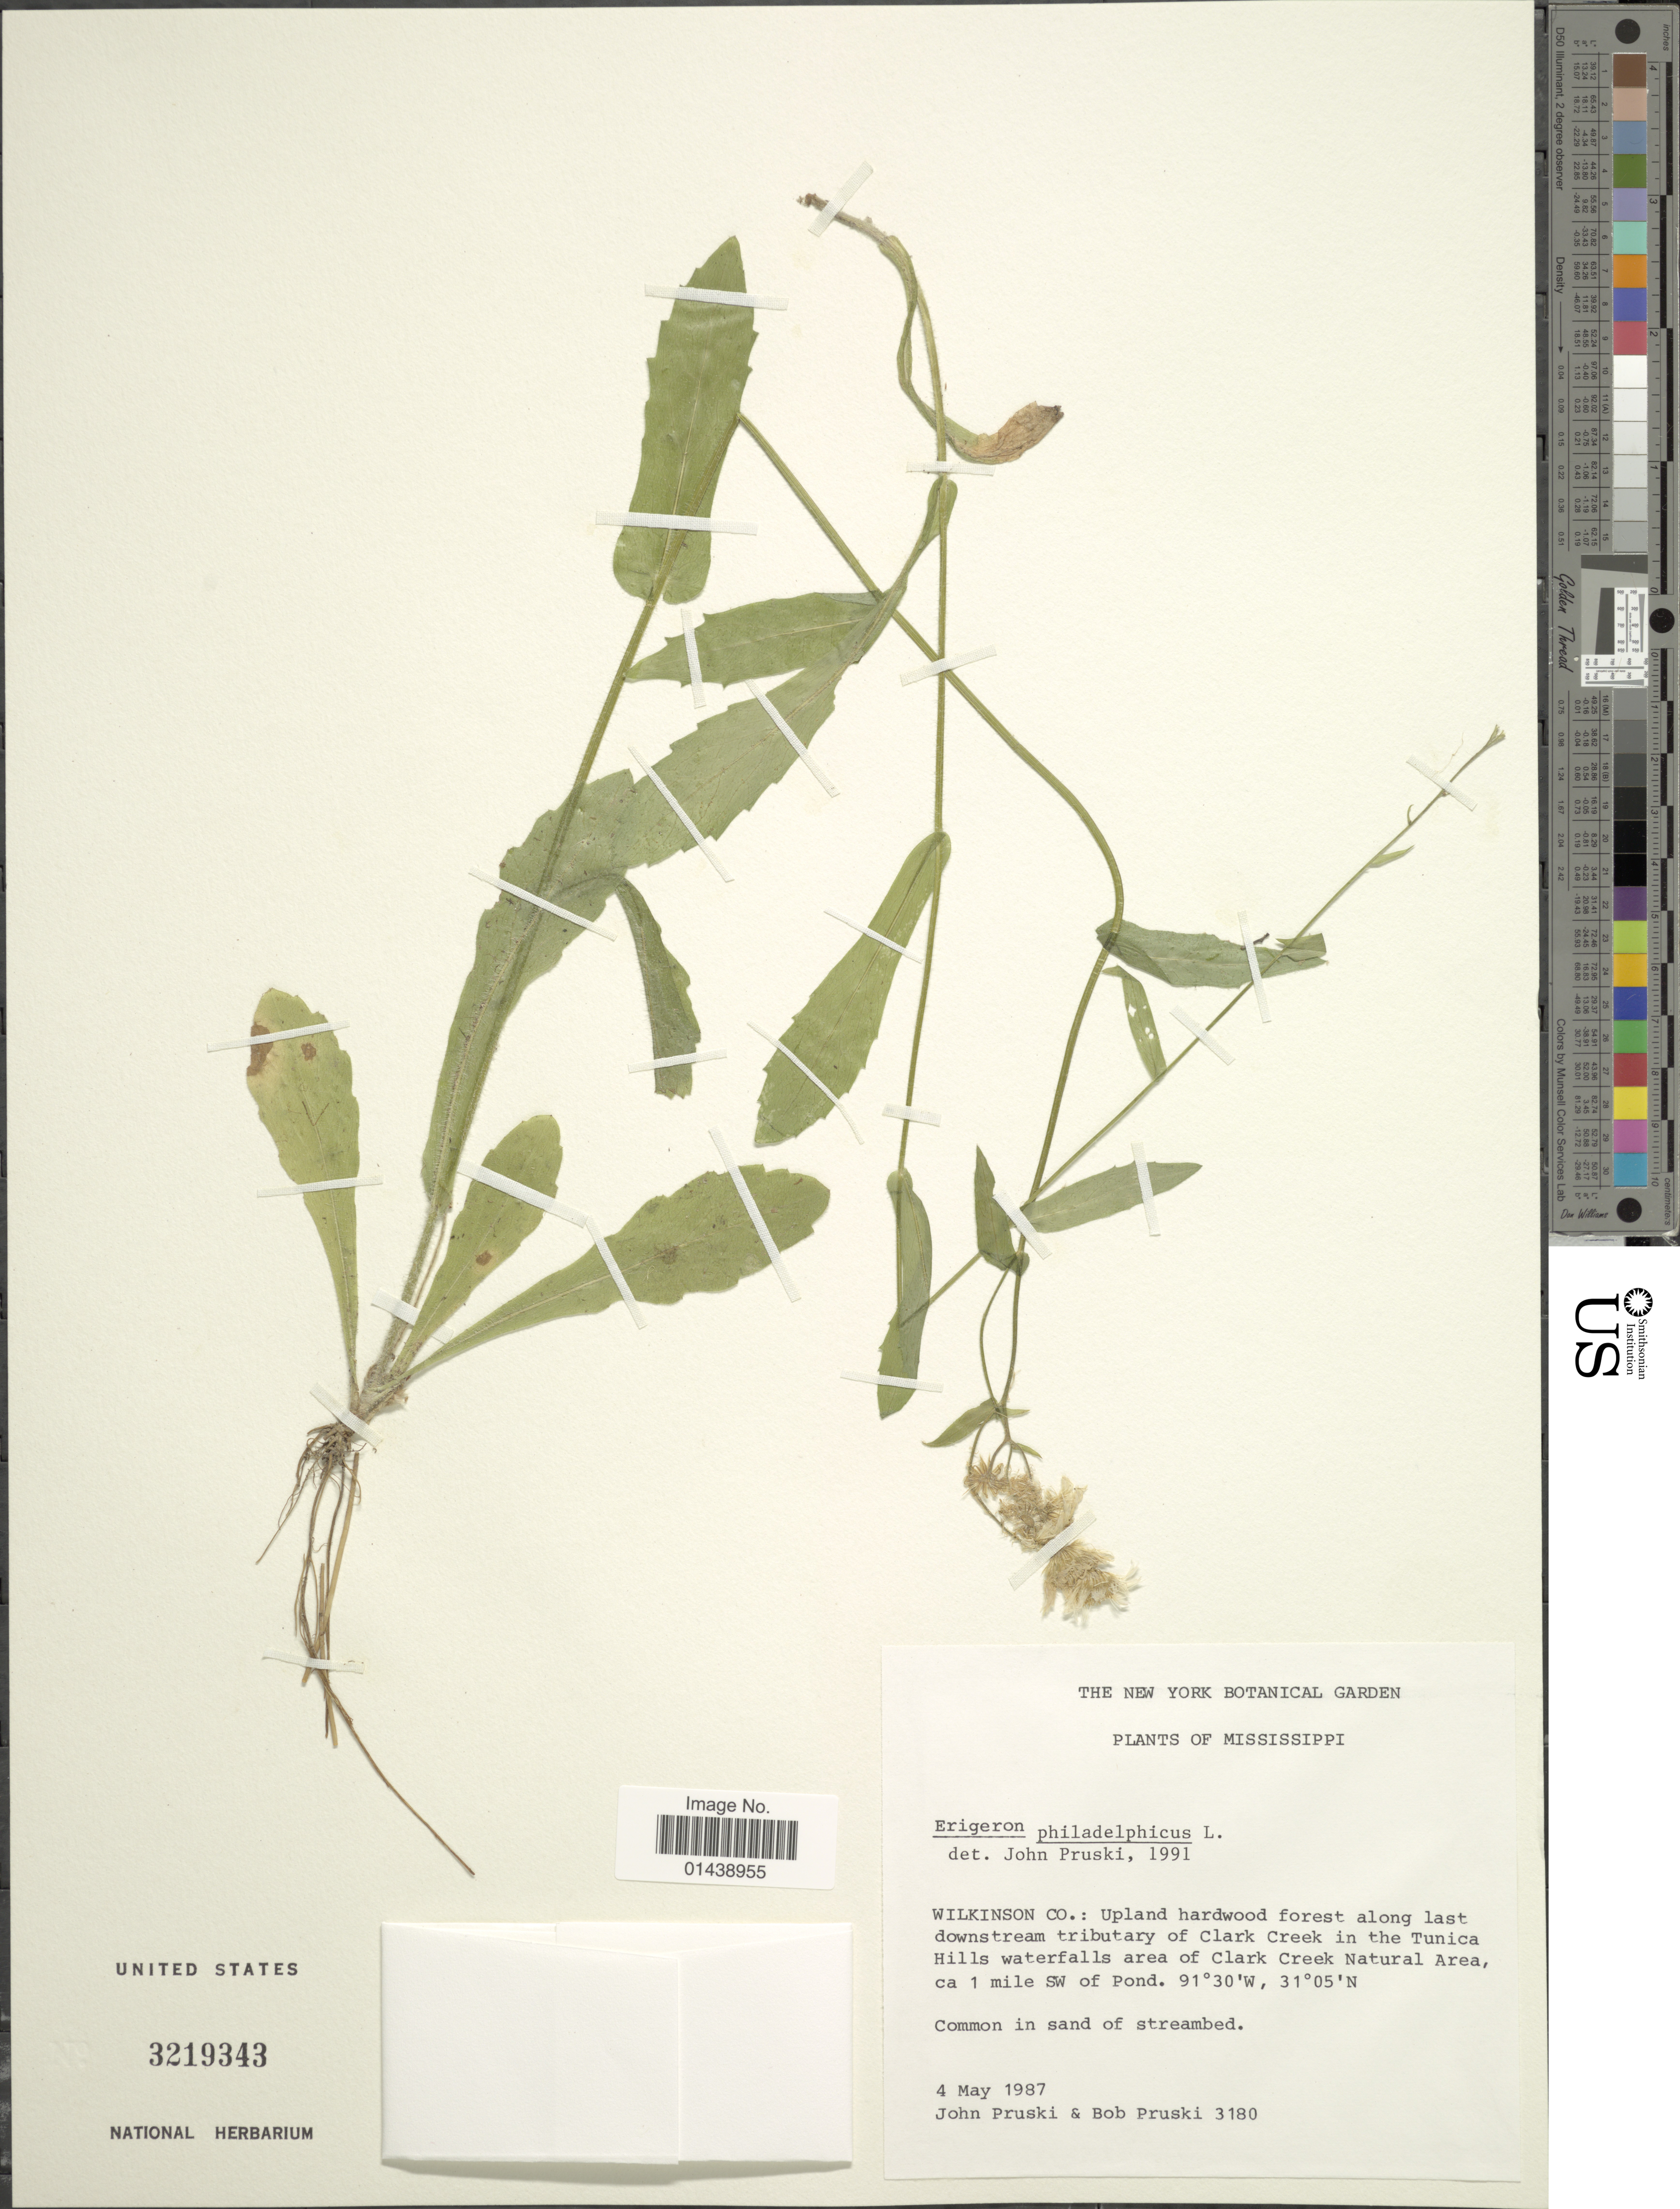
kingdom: Plantae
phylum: Tracheophyta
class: Magnoliopsida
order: Asterales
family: Asteraceae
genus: Erigeron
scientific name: Erigeron philadelphicus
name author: L.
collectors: J. F. Pruski & B. Pruski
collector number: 3180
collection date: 1987-05-04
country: United States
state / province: Mississippi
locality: Wilkinson Co.: Upland hardwood forest along last downstream tributary of Clark Creek in the Tunica Hills waterfalls area of Clark Creek Natural Area, ca 1 mile sw of Pond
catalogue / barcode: US 3219343